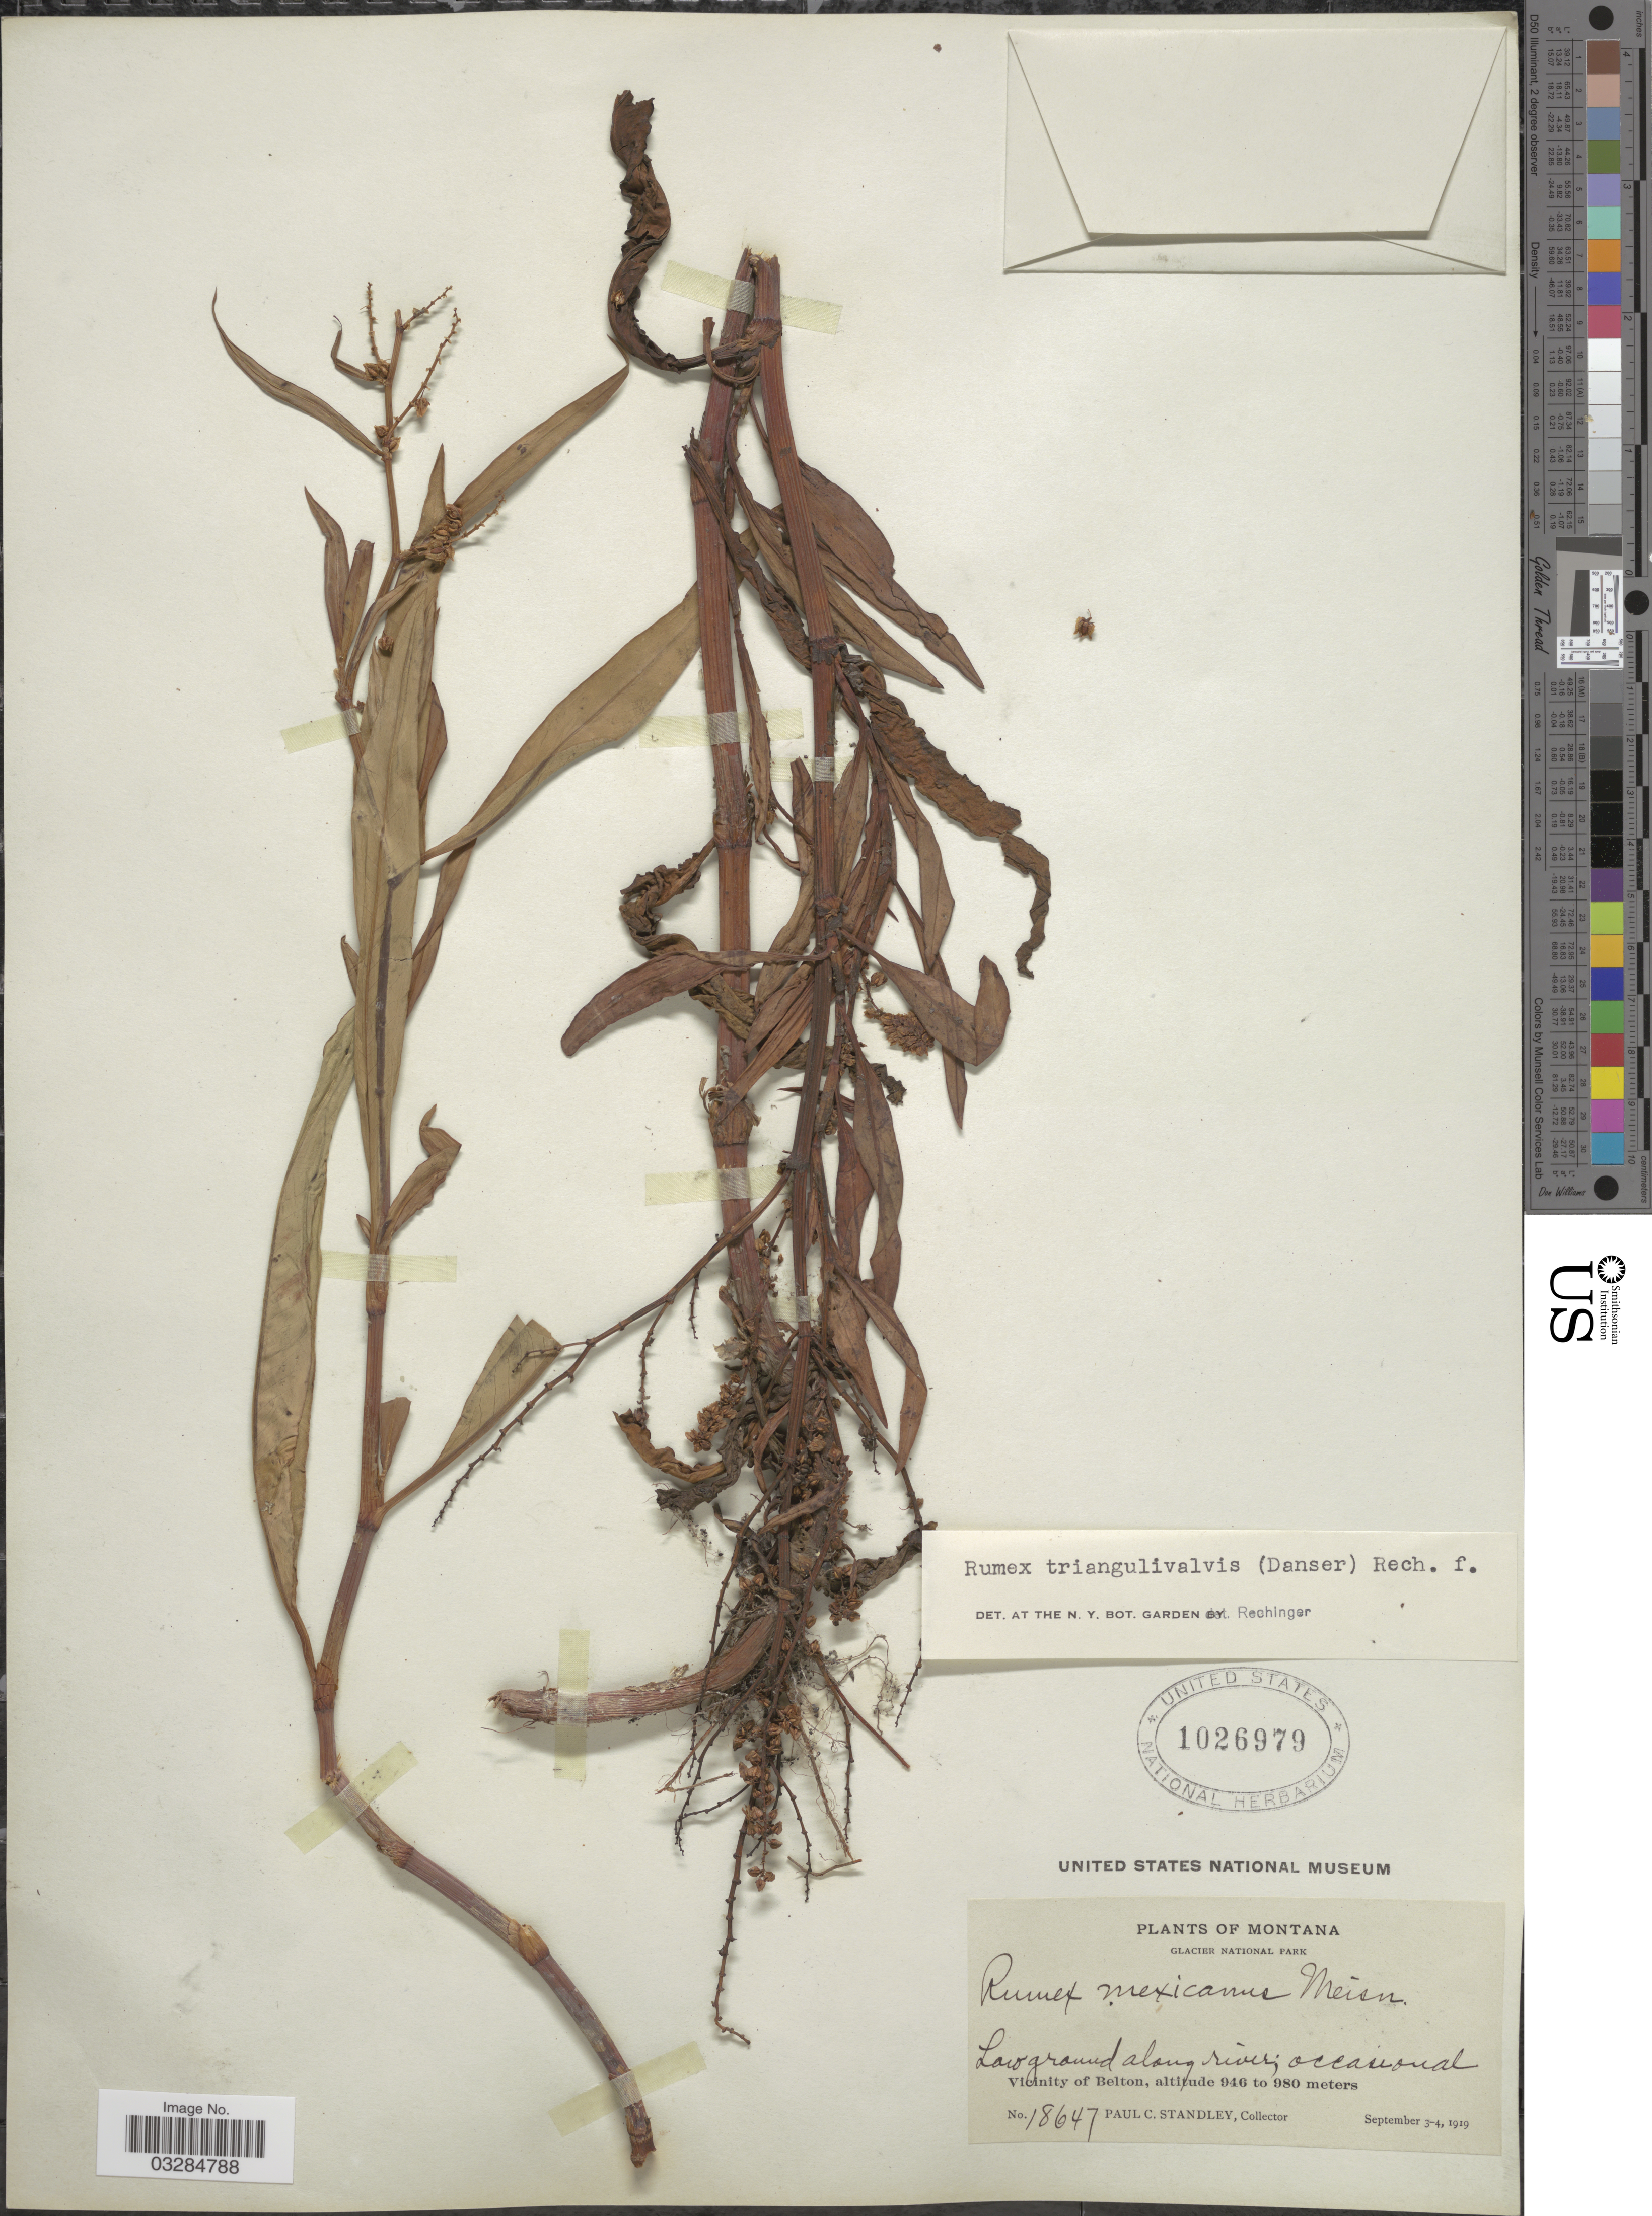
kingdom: Plantae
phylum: Tracheophyta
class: Magnoliopsida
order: Caryophyllales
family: Polygonaceae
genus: Rumex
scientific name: Rumex triangulivalvis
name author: (Danser) Rech. f.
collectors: P. C. Standley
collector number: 18647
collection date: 1919-09-03/1919-09-04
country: United States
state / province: Montana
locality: Glacier National Park. Vicinity of Belton.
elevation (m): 946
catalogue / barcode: US 1026979